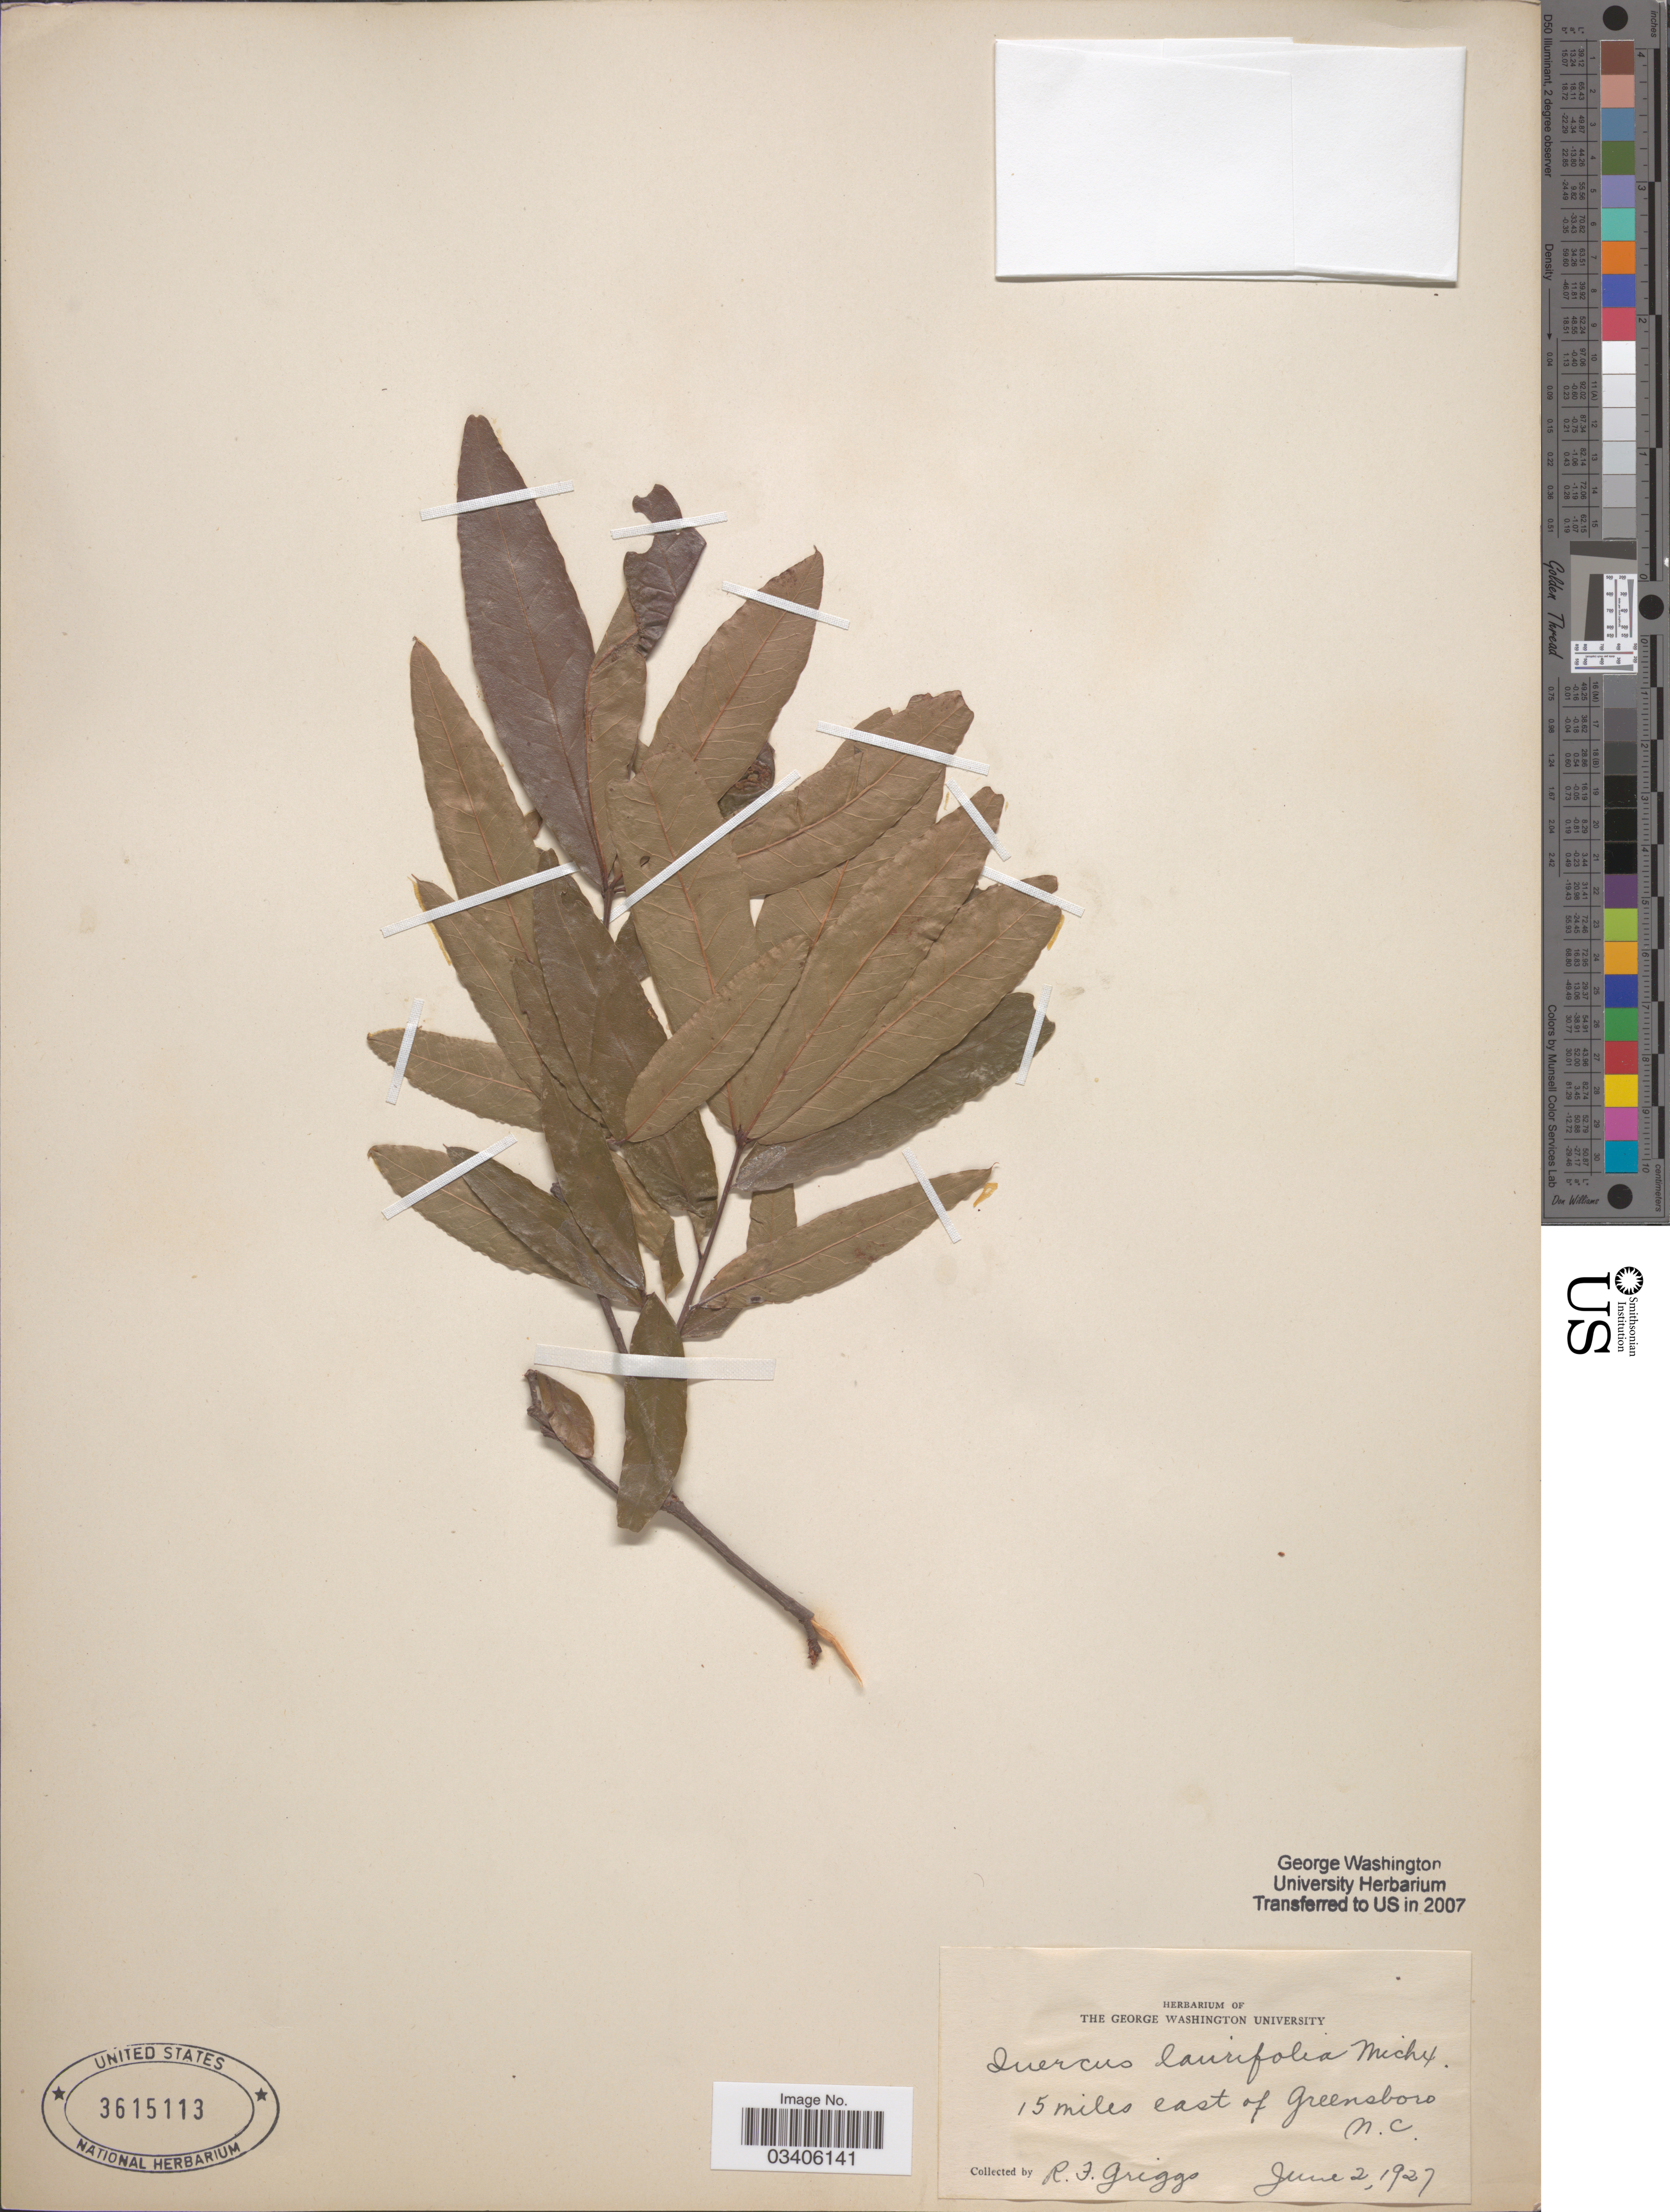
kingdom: Plantae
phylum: Tracheophyta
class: Magnoliopsida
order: Fagales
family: Fagaceae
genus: Quercus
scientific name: Quercus laurifolia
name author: Michx.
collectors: R. F. Griggs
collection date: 1927-06-02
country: United States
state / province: North Carolina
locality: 15 miles east of Greensboro.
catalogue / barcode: US 3615113